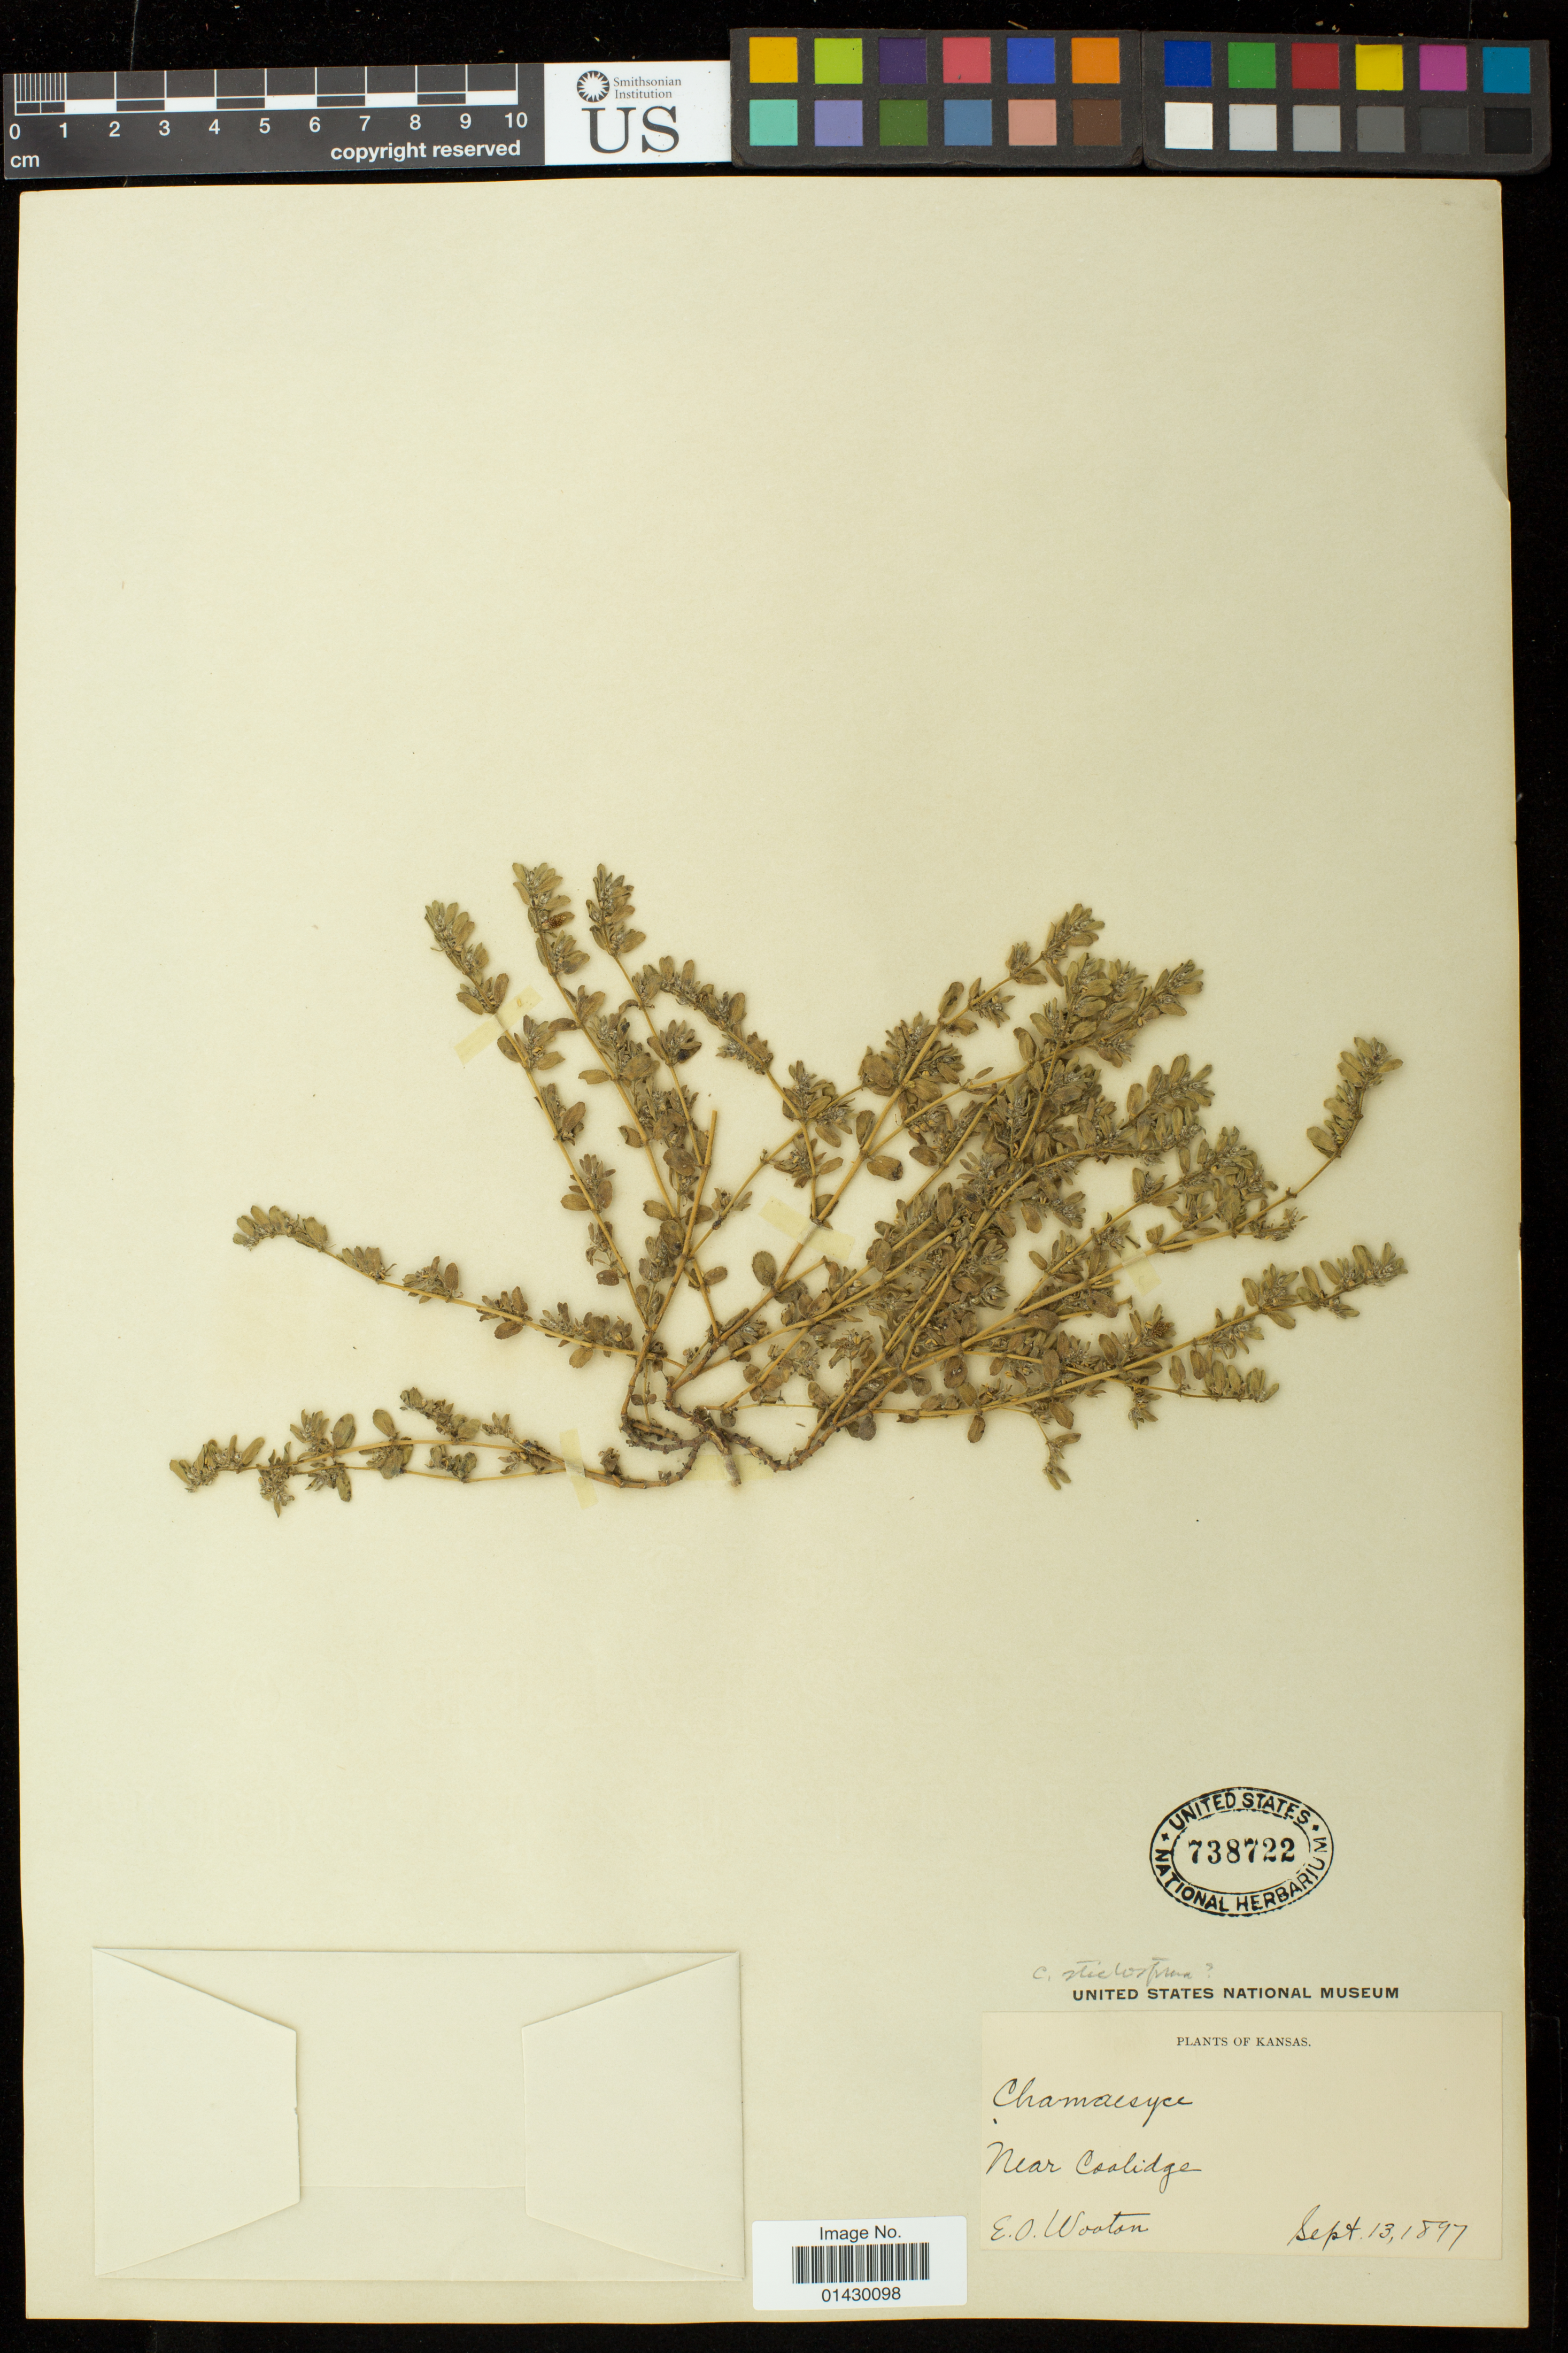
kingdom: Plantae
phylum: Tracheophyta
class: Magnoliopsida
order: Malpighiales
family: Euphorbiaceae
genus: Euphorbia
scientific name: Euphorbia stictospora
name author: Engelm.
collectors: E. O. Wooton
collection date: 1897-09-13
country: United States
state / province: Kansas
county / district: Hamilton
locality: Near Coolidge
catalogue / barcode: US 738722